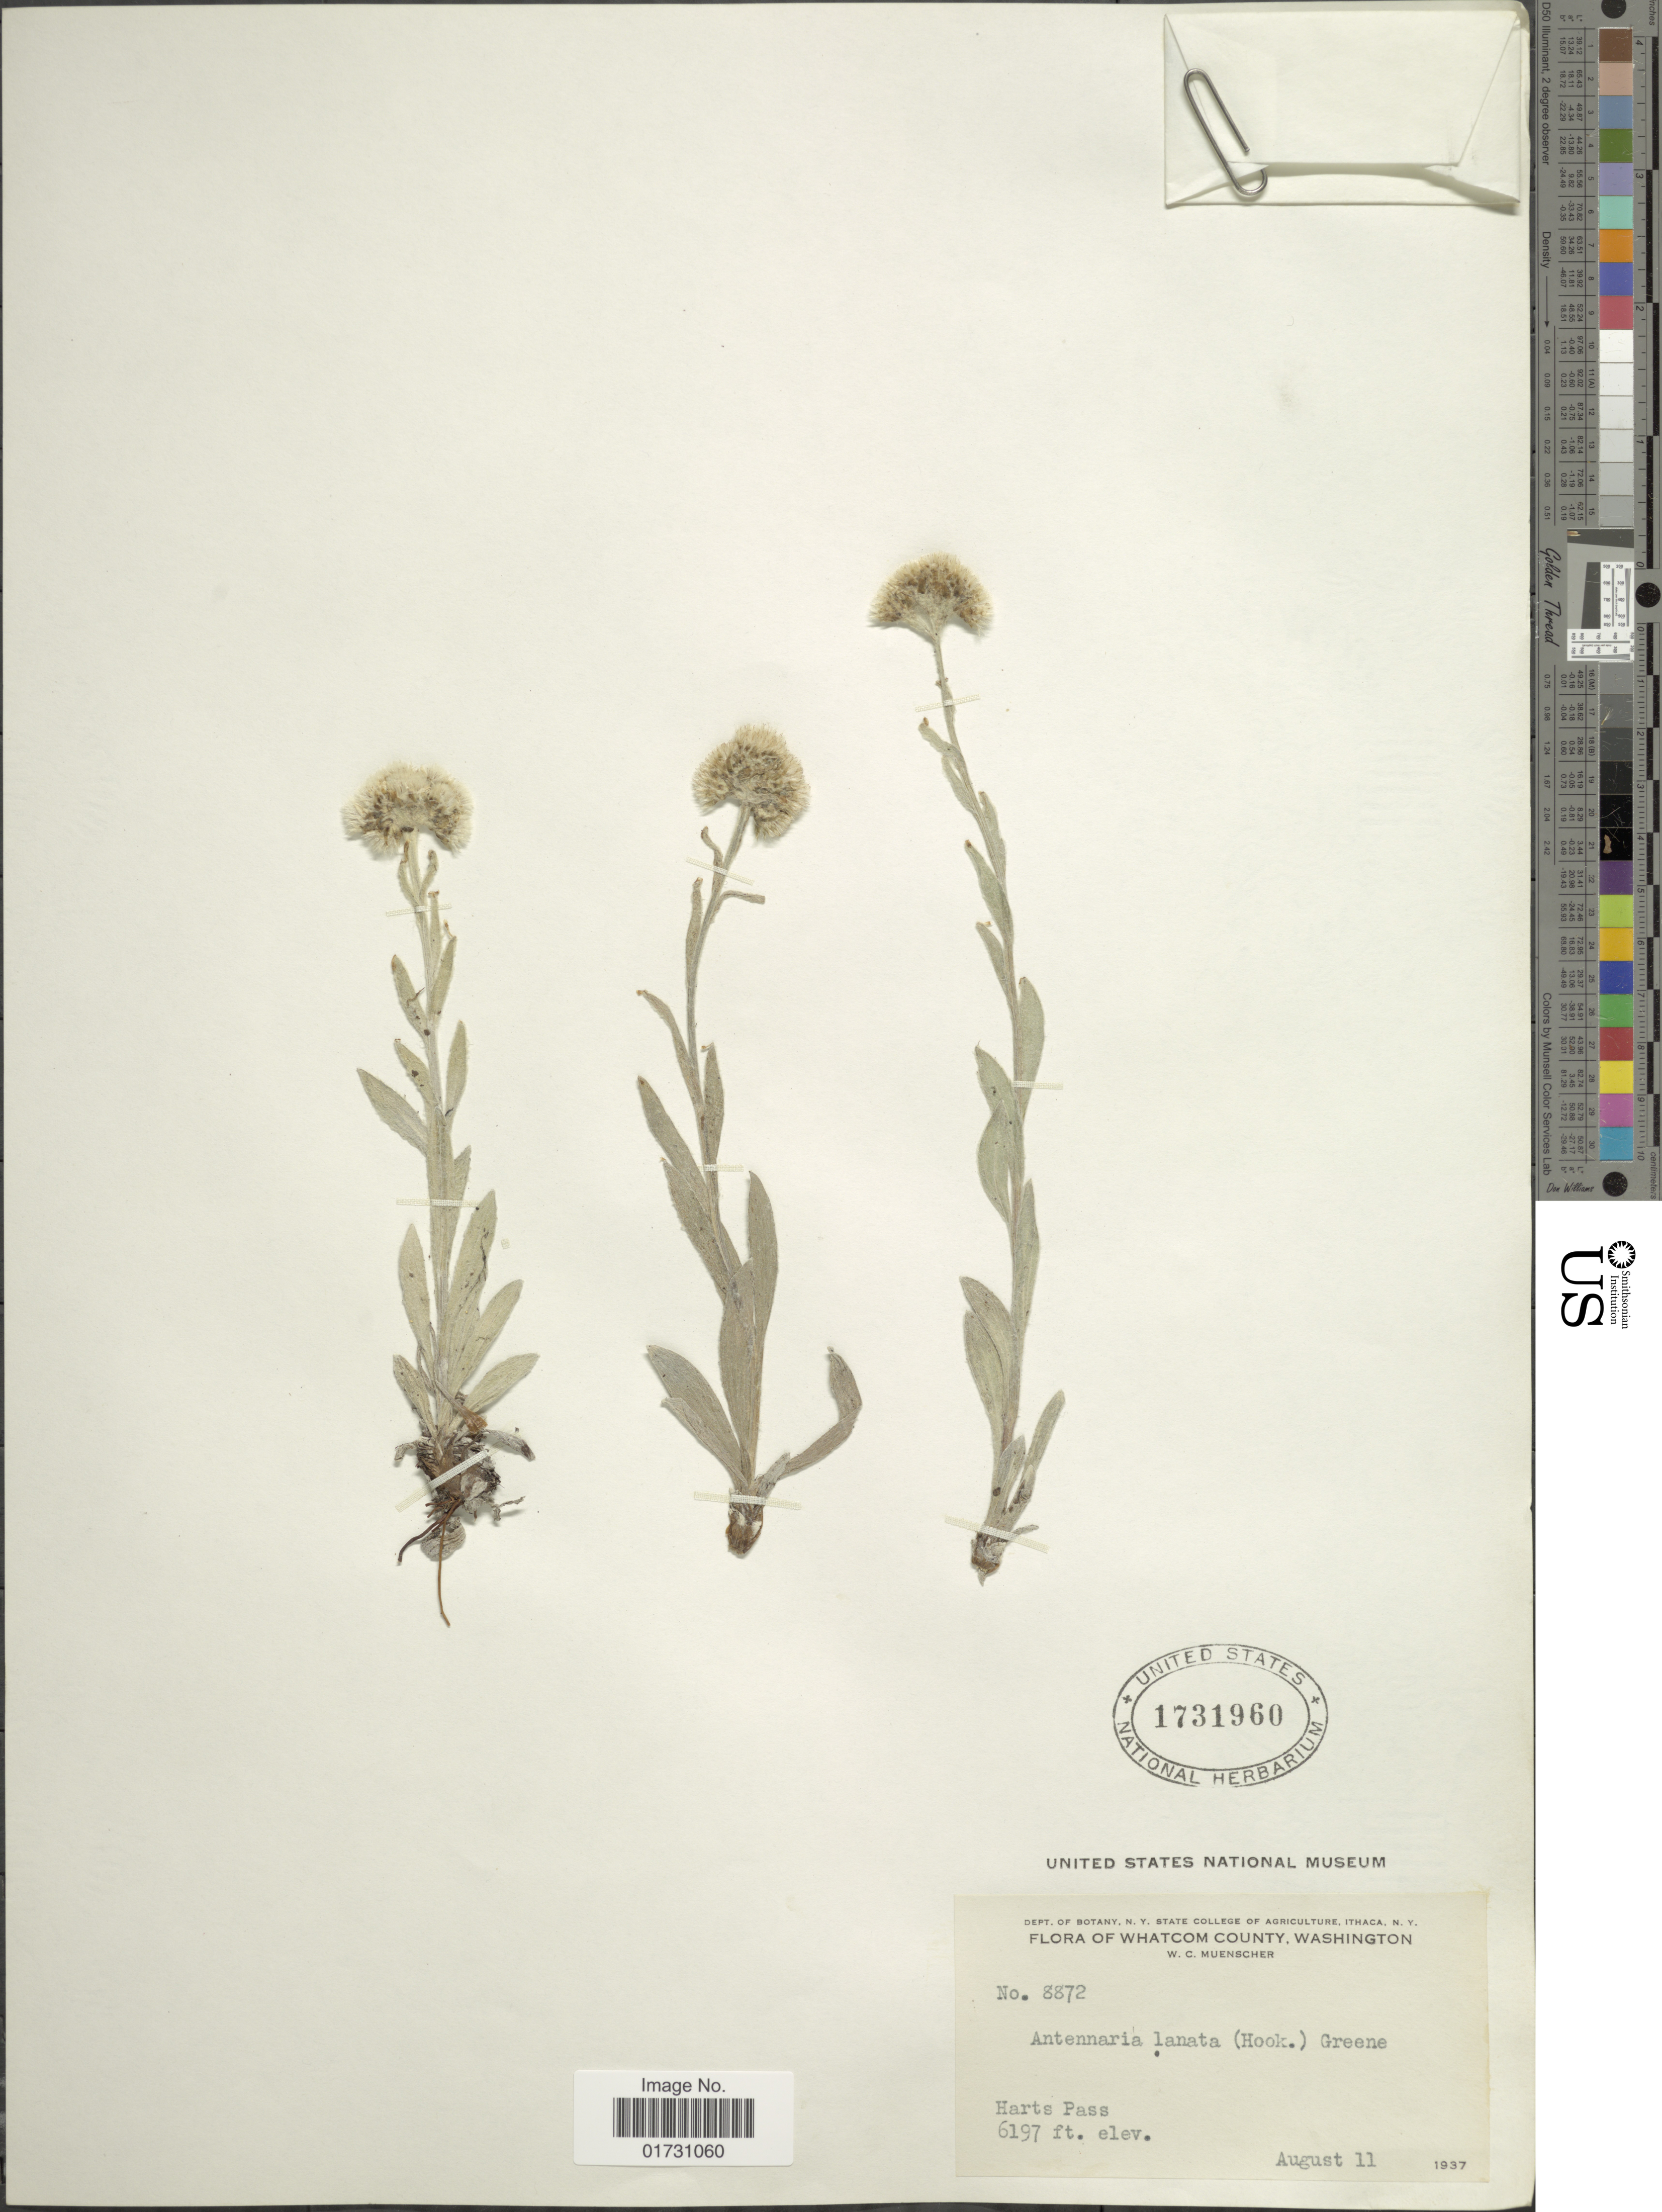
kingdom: Plantae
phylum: Tracheophyta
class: Magnoliopsida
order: Asterales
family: Asteraceae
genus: Antennaria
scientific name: Antennaria lanata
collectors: W. Muenscher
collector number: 8872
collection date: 1937-08-11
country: United States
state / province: Washington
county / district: Whatcom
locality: Whatcom County, Washington, Harts Pass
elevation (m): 1889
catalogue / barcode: US 1731960